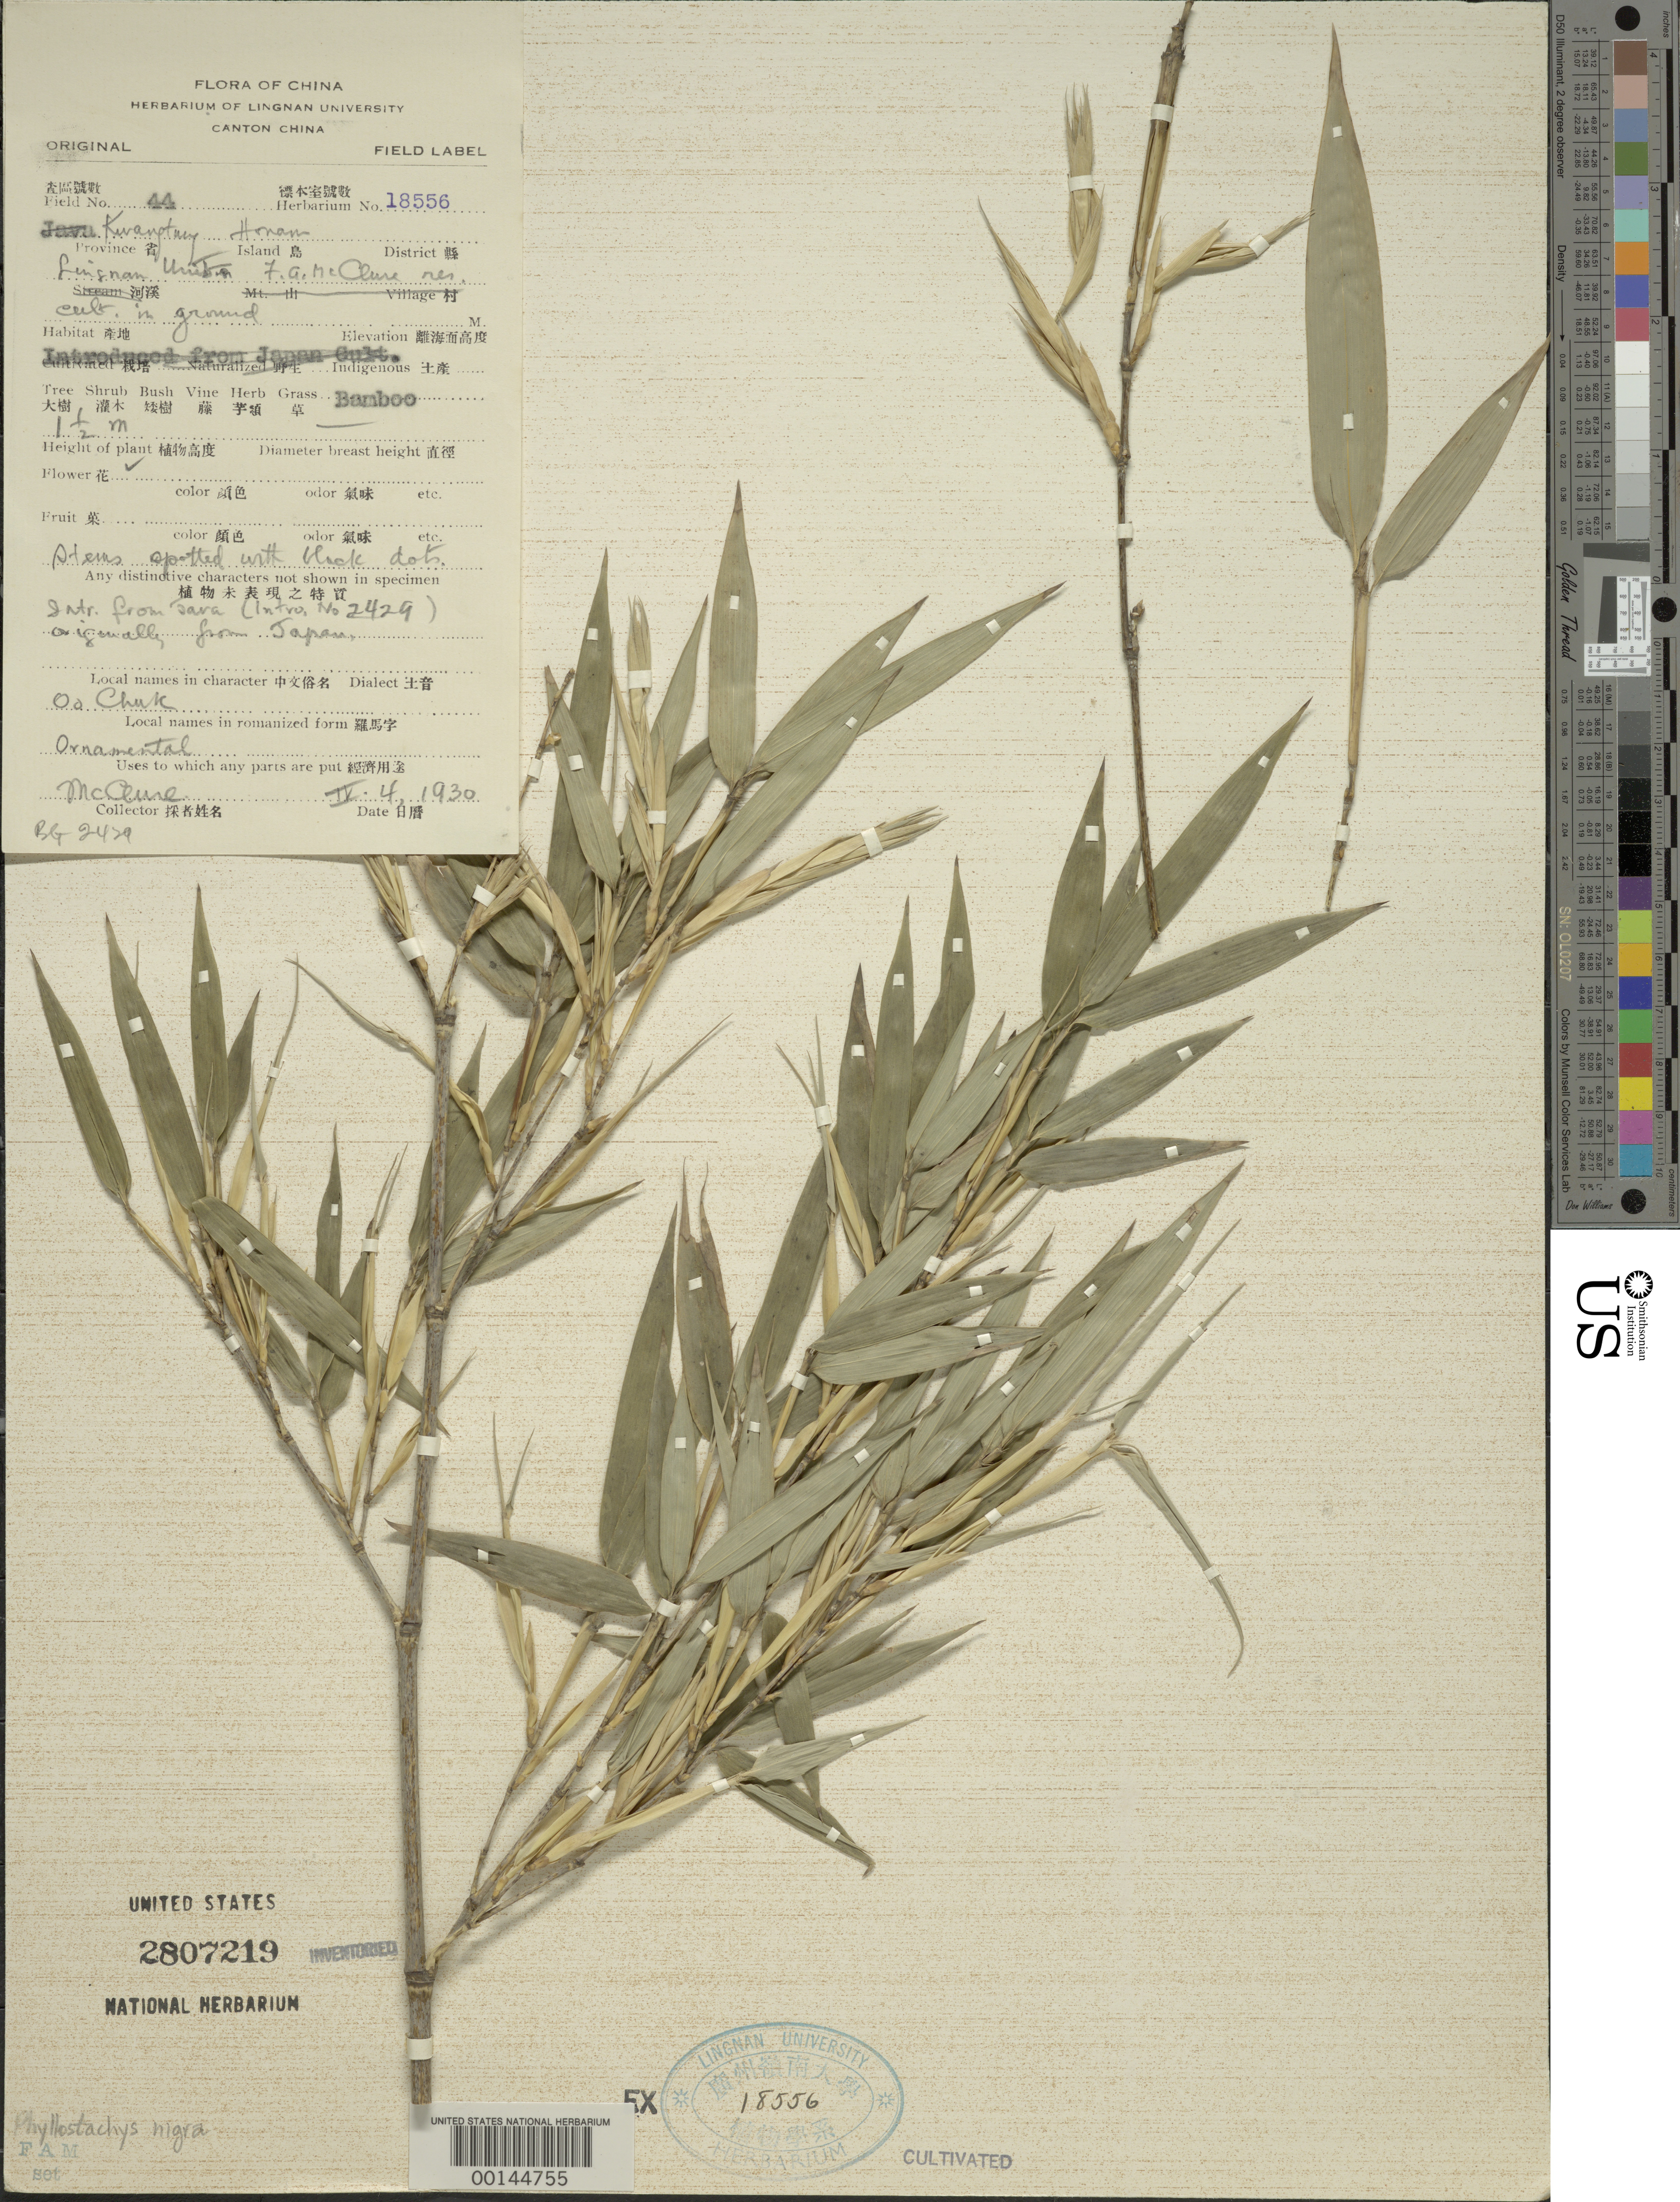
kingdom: Plantae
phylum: Tracheophyta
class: Liliopsida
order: Poales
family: Poaceae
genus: Phyllostachys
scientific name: Phyllostachys nigra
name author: (Lodd. ex Lindl.) Munro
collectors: F. A. McClure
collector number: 44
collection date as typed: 04 Apr 1930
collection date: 1930-04-04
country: China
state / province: Guangdong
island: Honam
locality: Honan, poon yu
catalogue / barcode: US 2807219